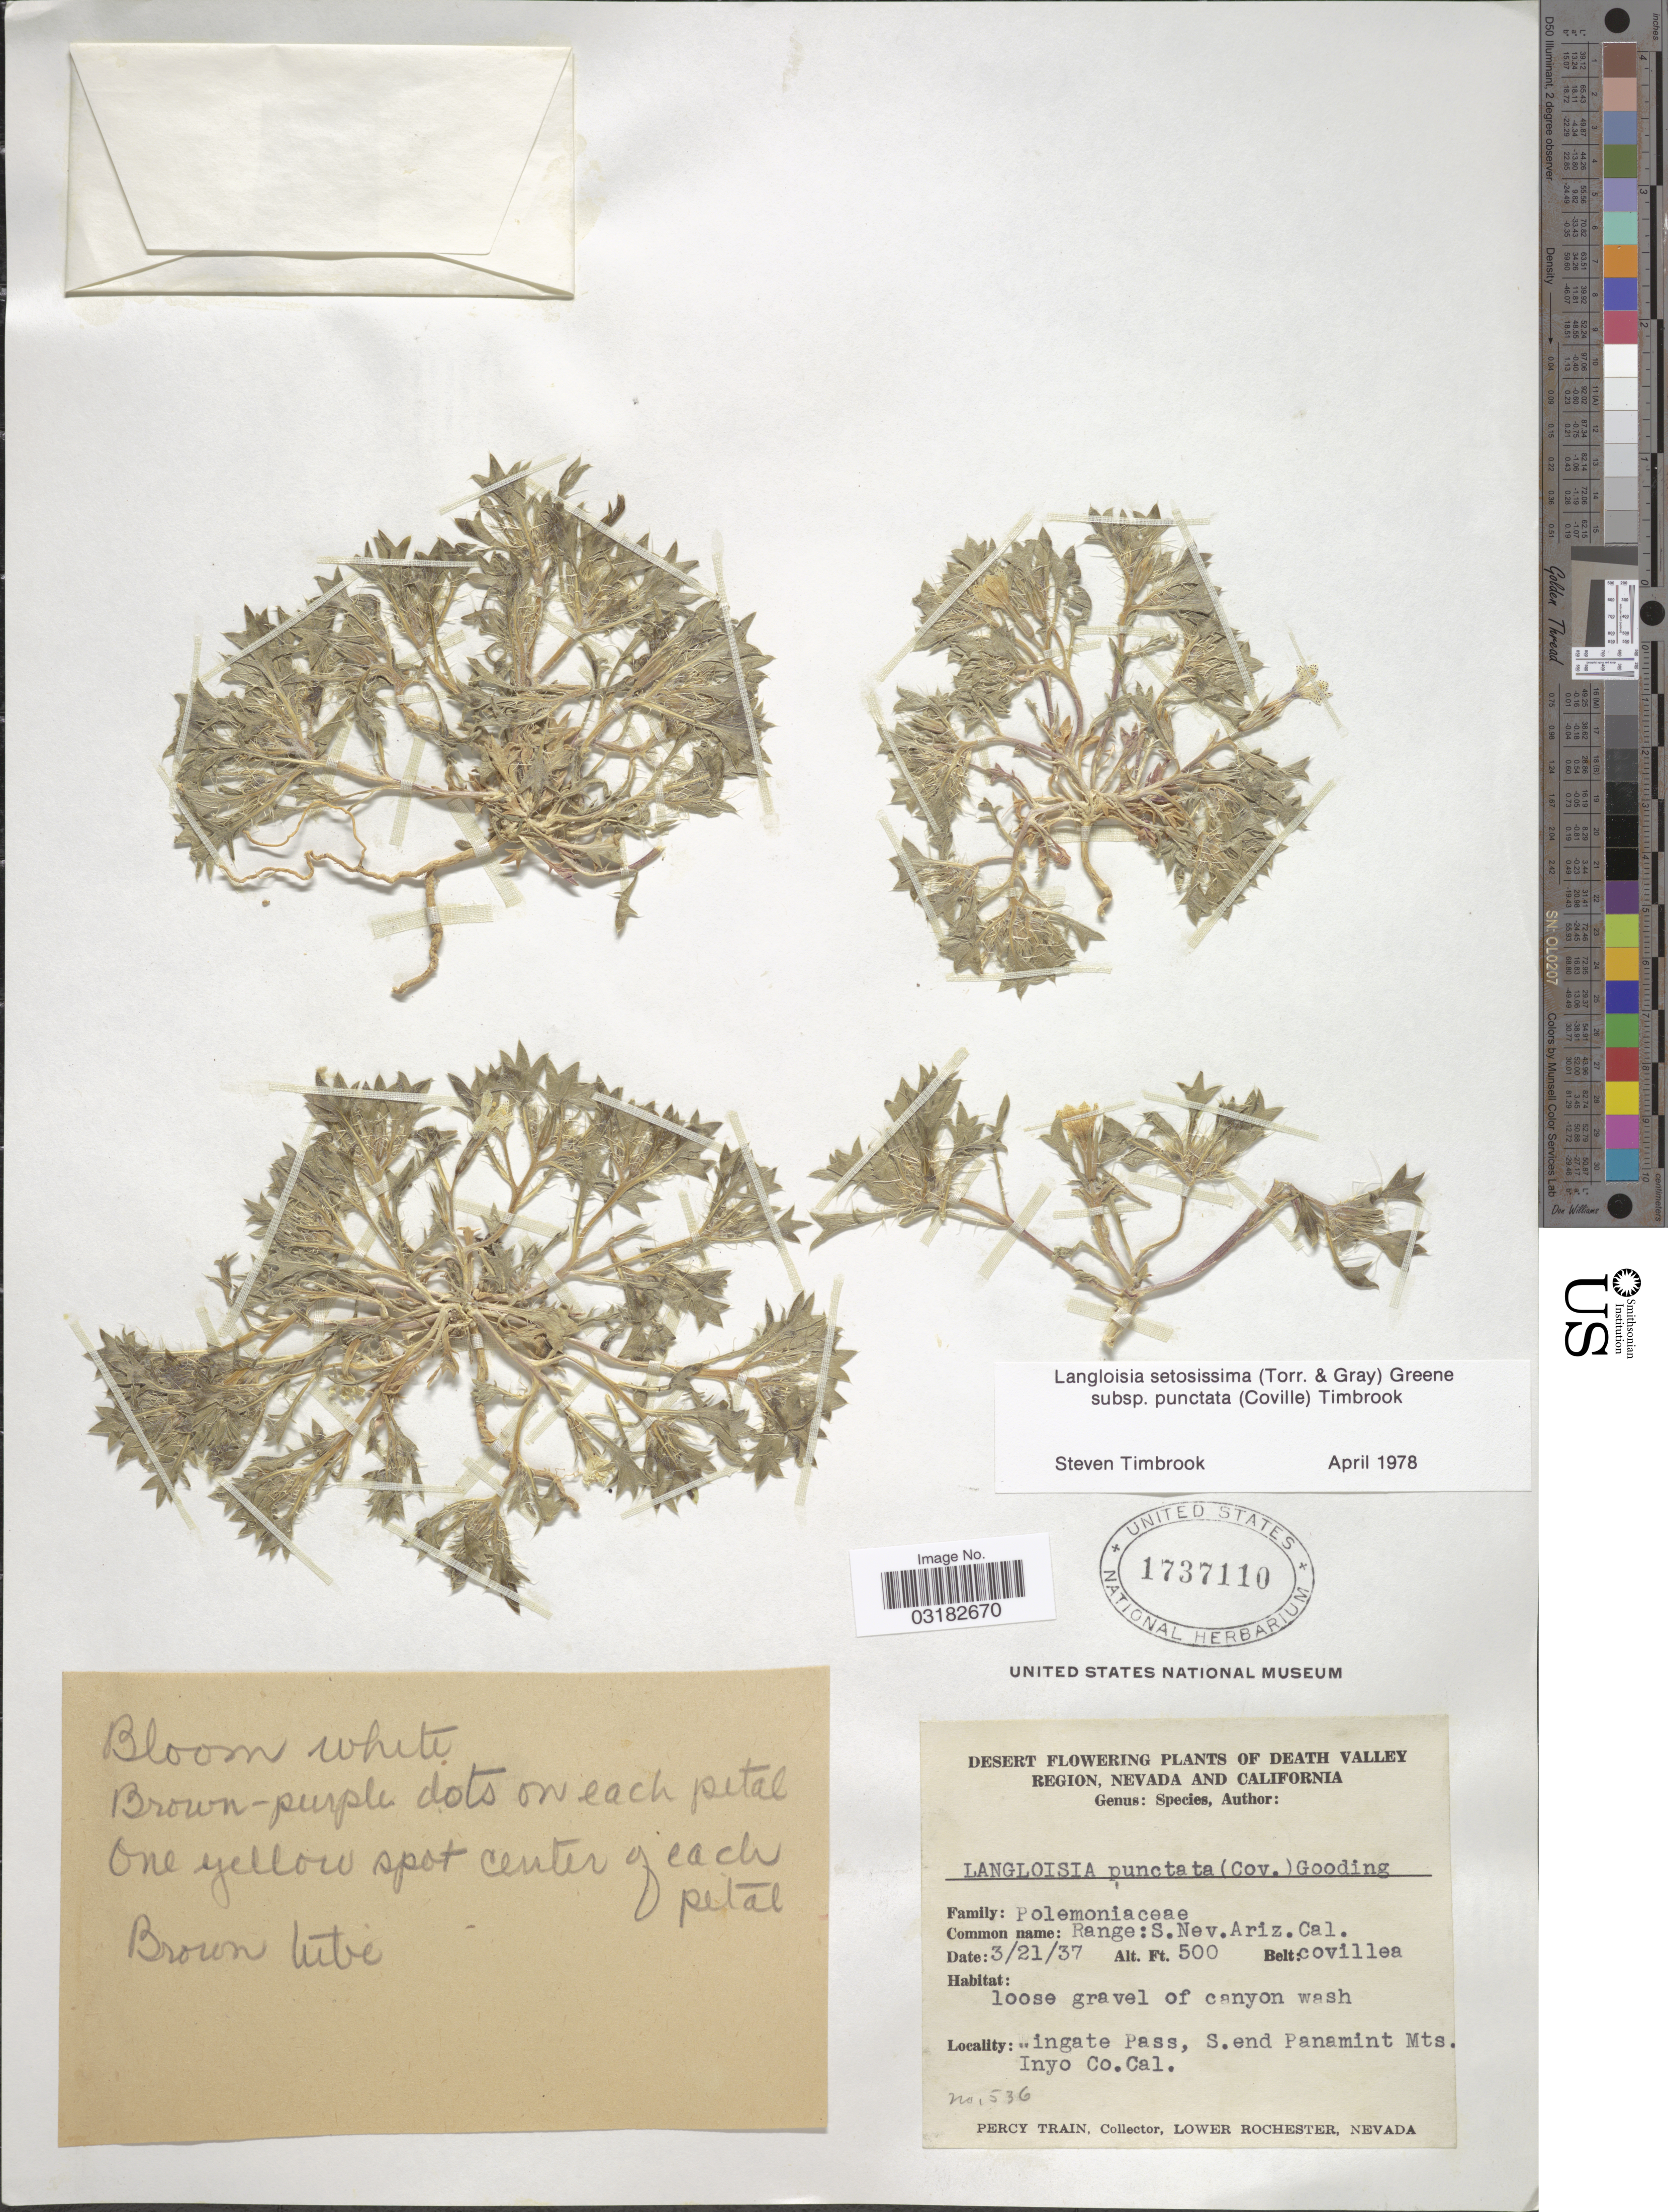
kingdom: Plantae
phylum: Tracheophyta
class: Magnoliopsida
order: Ericales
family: Polemoniaceae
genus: Langloisia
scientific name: Langloisia setosissima subsp. punctata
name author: (A. Gray ex Coville) Timbrook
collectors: P. Train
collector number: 536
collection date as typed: Transcribed d/m/y: 21/3/37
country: United States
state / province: California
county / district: Inyo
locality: Death Valley Region. Ingate Pass, s. end Panamint Mts. Inyo Co. Cal.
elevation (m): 152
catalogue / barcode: US 1737110